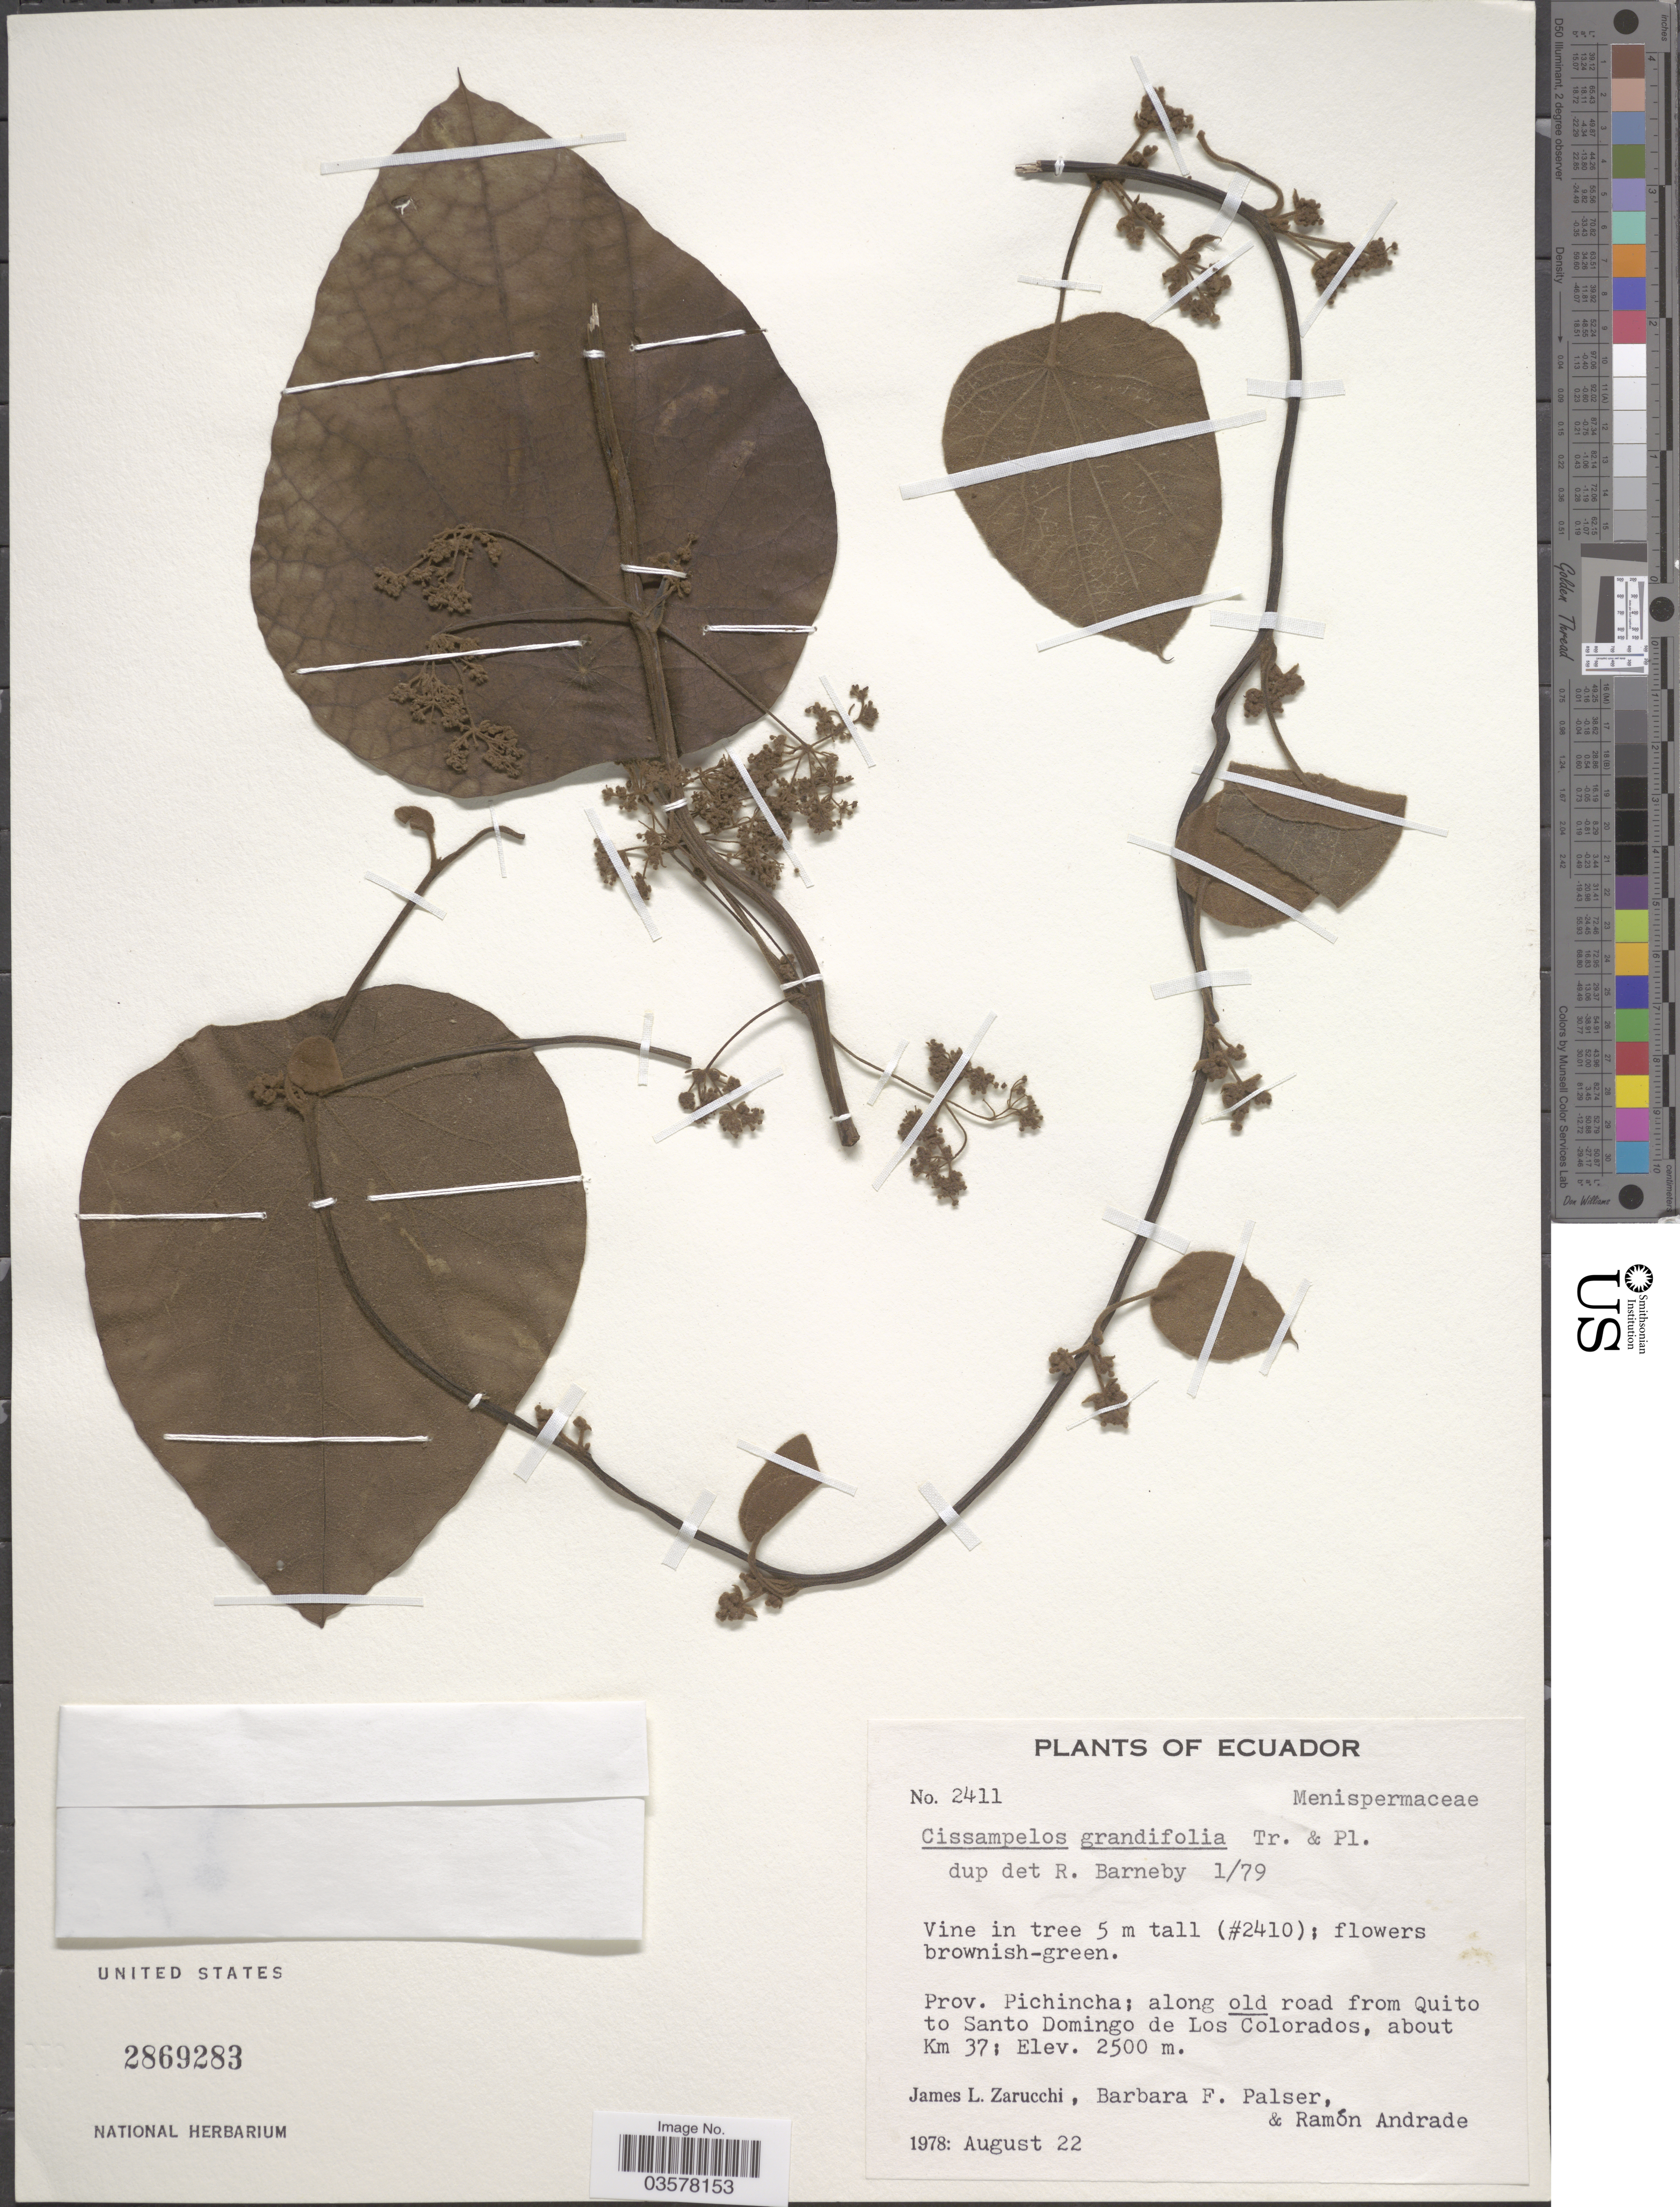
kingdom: Plantae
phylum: Tracheophyta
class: Magnoliopsida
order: Ranunculales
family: Menispermaceae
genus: Cissampelos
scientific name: Cissampelos grandifolia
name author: Triana & Planch.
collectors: J. L. Zarucchi, B. Palser & R. Andrade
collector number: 2411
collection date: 1978-08-22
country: Ecuador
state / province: Pichincha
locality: Along old road from Quito to Santo Domingo de Los Colorados, about Km 37.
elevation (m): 2500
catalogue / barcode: US 2869283